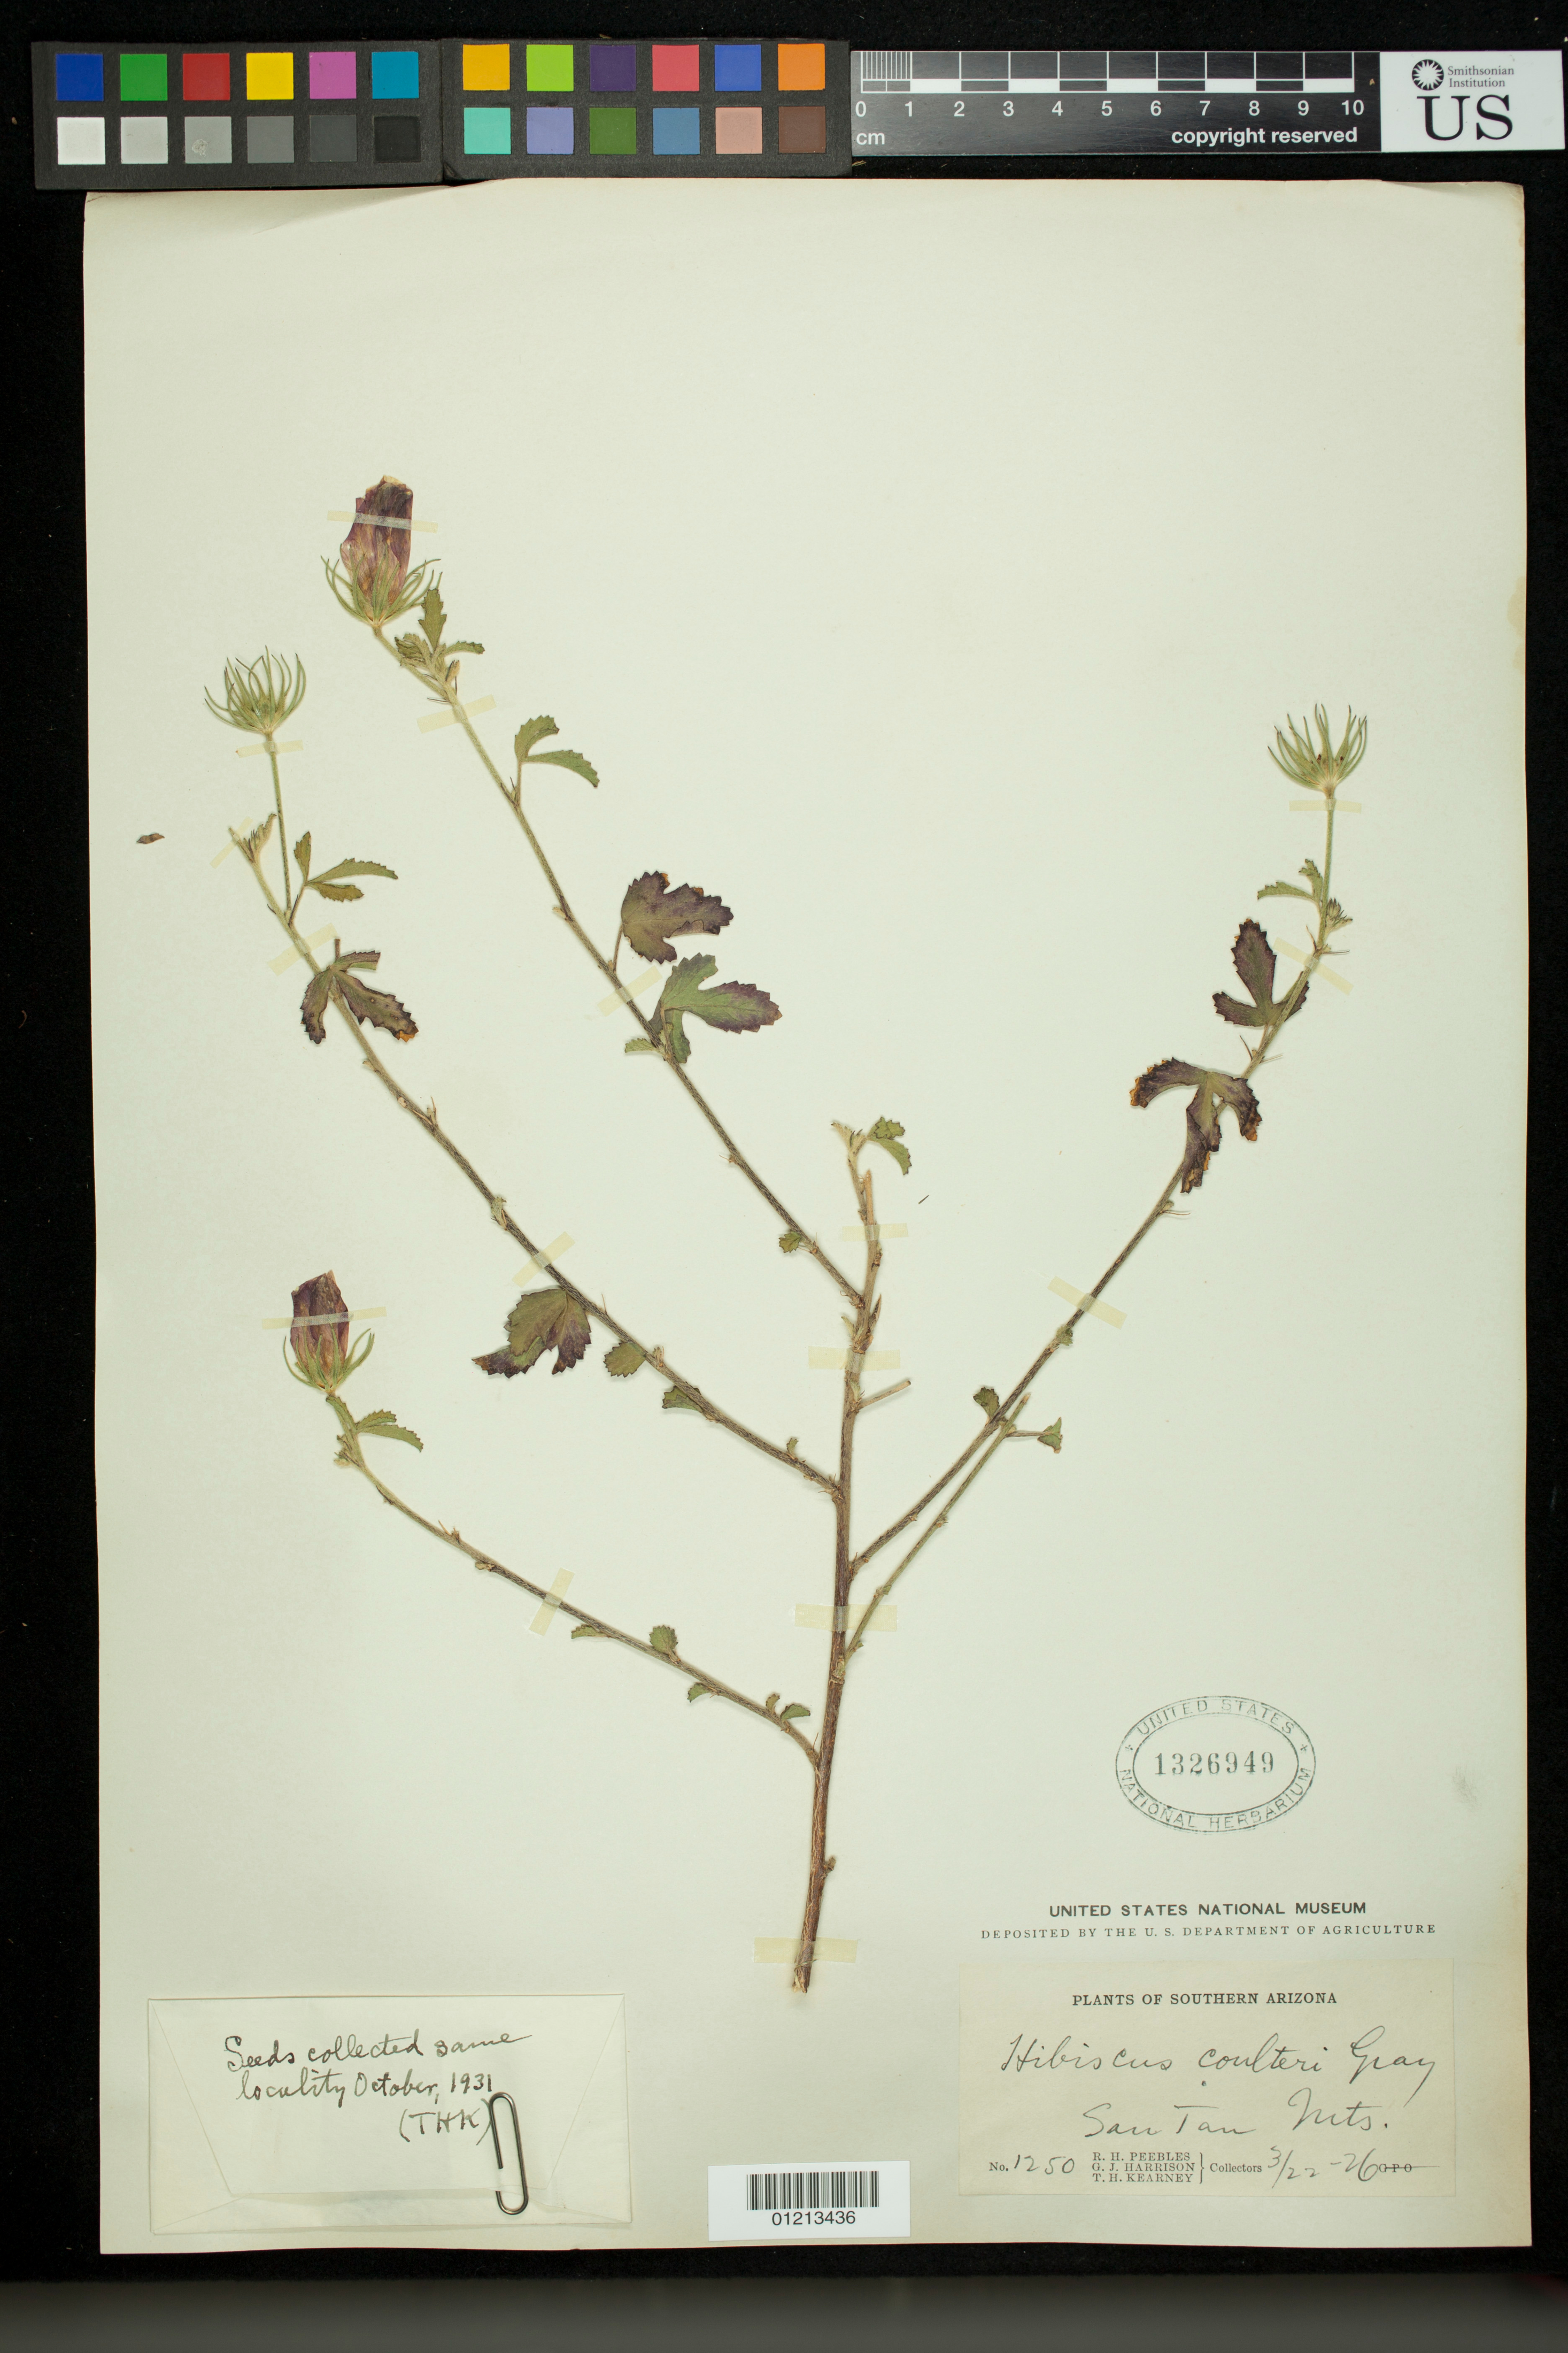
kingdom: Plantae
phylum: Tracheophyta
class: Magnoliopsida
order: Malvales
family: Malvaceae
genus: Hibiscus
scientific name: Hibiscus coulteri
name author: Harv. ex A. Gray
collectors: R. H. Peebles, G. J. Harrison & T. H. Kearney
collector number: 1250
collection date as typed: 22 Mar 1926 to 26 Mar 1926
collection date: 1926-03-22/1926-03-26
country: United States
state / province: Arizona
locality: Southern Arizona: San Tan Mountains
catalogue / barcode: US 1326949